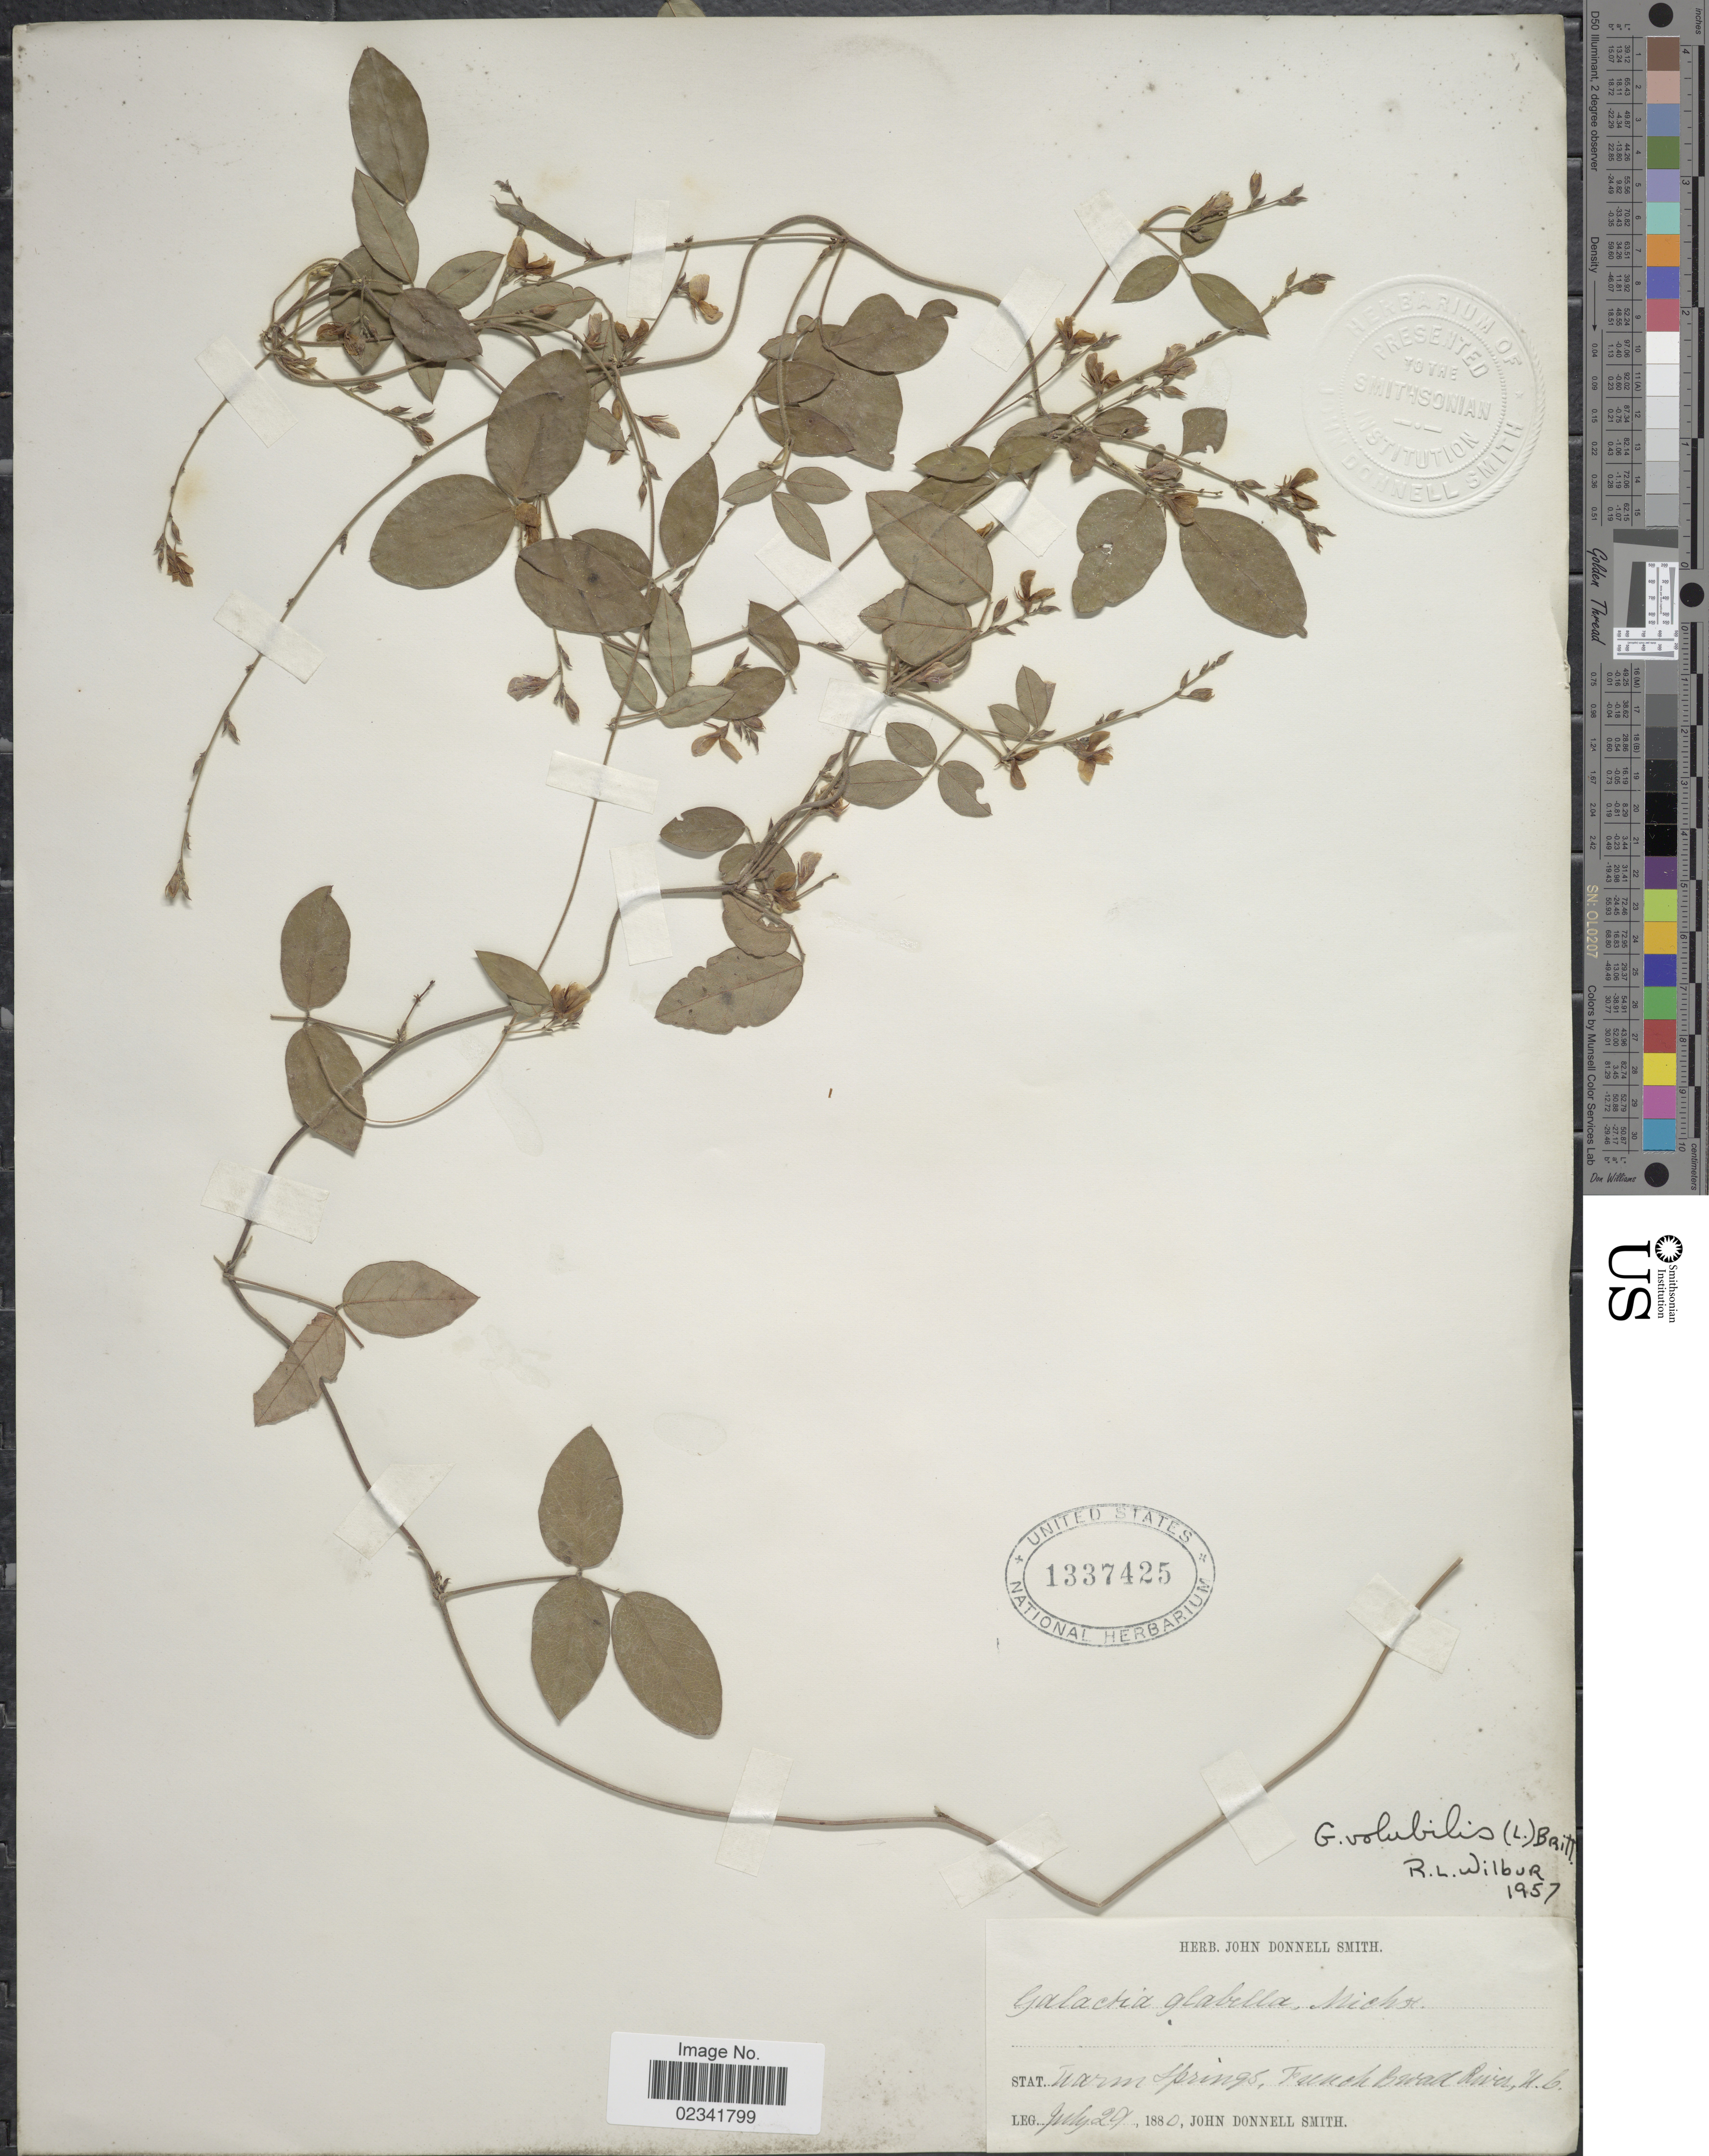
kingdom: Plantae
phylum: Tracheophyta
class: Magnoliopsida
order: Fabales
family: Fabaceae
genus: Galactia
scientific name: Galactia volubilis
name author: (L.) Britton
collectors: J. Donnell Smith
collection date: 1880-07-29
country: United States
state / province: North Carolina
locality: Warm Springs, French Broad River, N.C.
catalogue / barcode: US 1337425